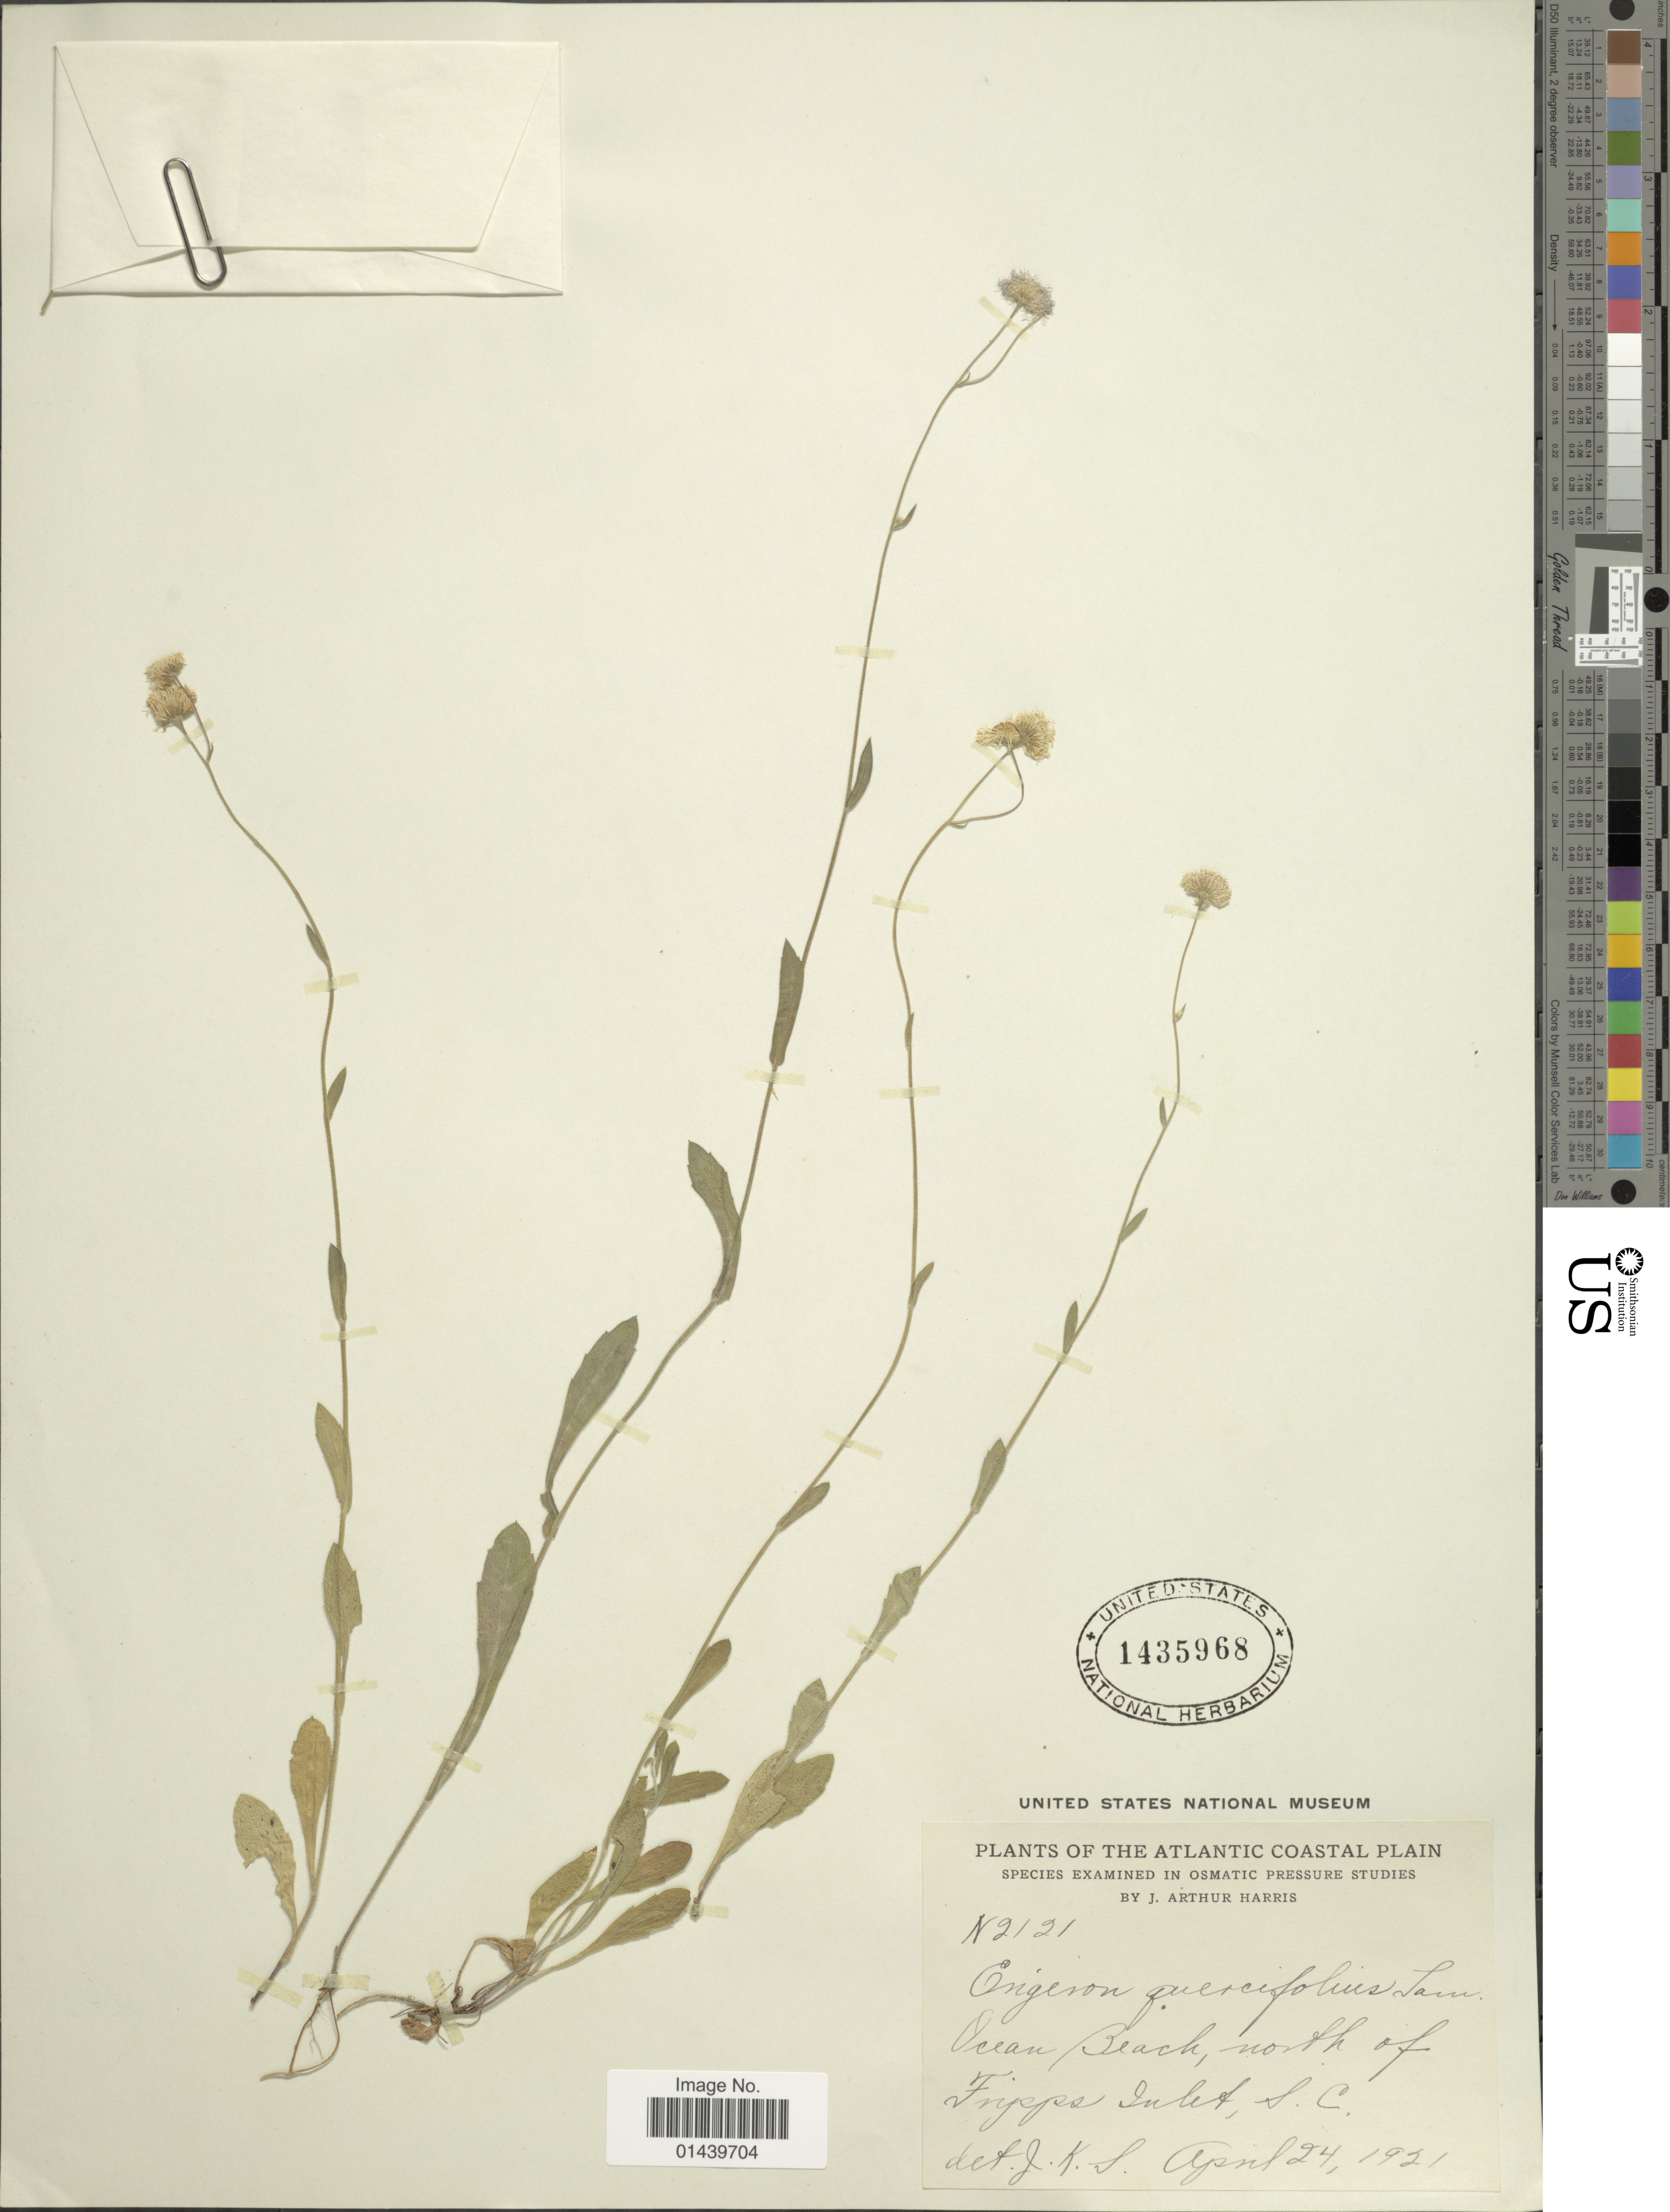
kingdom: Plantae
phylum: Tracheophyta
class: Magnoliopsida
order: Asterales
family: Asteraceae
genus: Erigeron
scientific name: Erigeron quercifolius Lam.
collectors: J. A. Harris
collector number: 2121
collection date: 1921-04-24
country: United States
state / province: South Carolina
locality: The Atlantic Coastal Plain. Ocean Beach, north of Fripps Inlet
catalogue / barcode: US 1435968